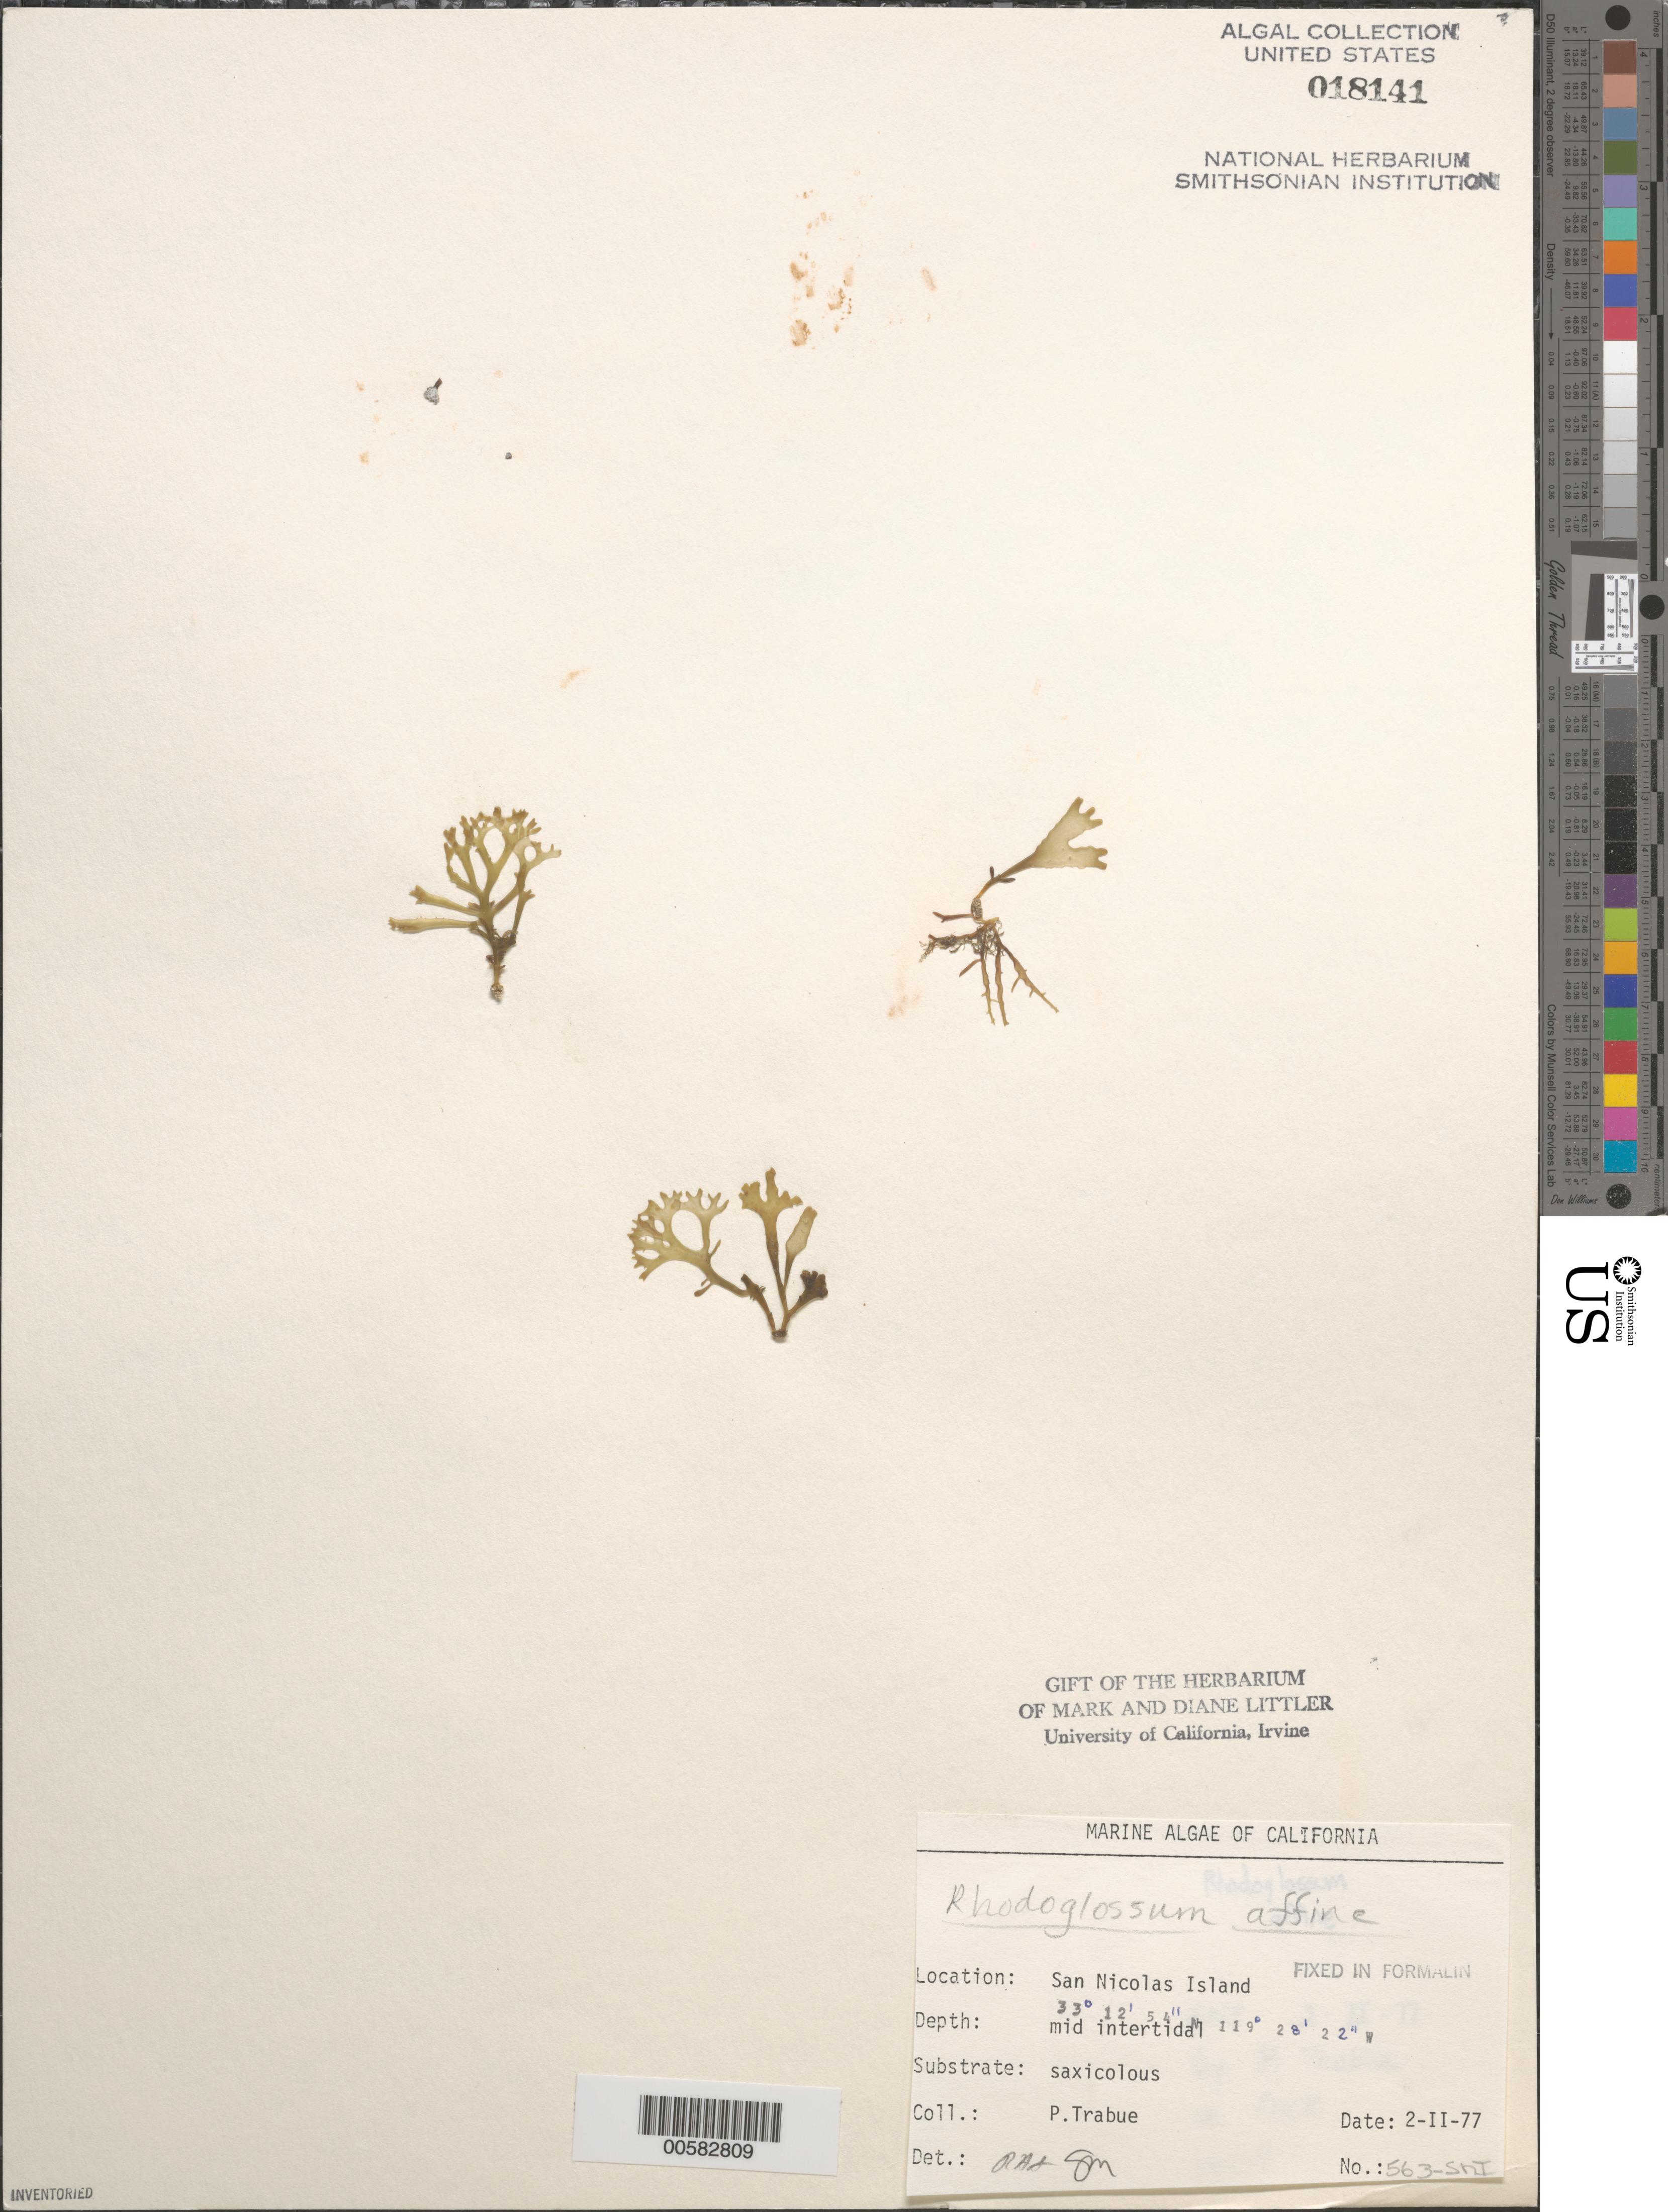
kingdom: Plantae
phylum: Rhodophyta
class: Florideophyceae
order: Gigartinales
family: Gigartinaceae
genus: Mazzaella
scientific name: Mazzaella affinis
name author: (Harvey) Fredericq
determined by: Algae name updating Project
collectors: P. J. Trabue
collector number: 563-sni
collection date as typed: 02 Feb 1977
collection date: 1977-02-02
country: United States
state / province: California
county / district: Ventura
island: San Nicolas Island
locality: Dutch Harbor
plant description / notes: BLM-SOCALBIGHT Rocky Intertidal Survey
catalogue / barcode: US 18141